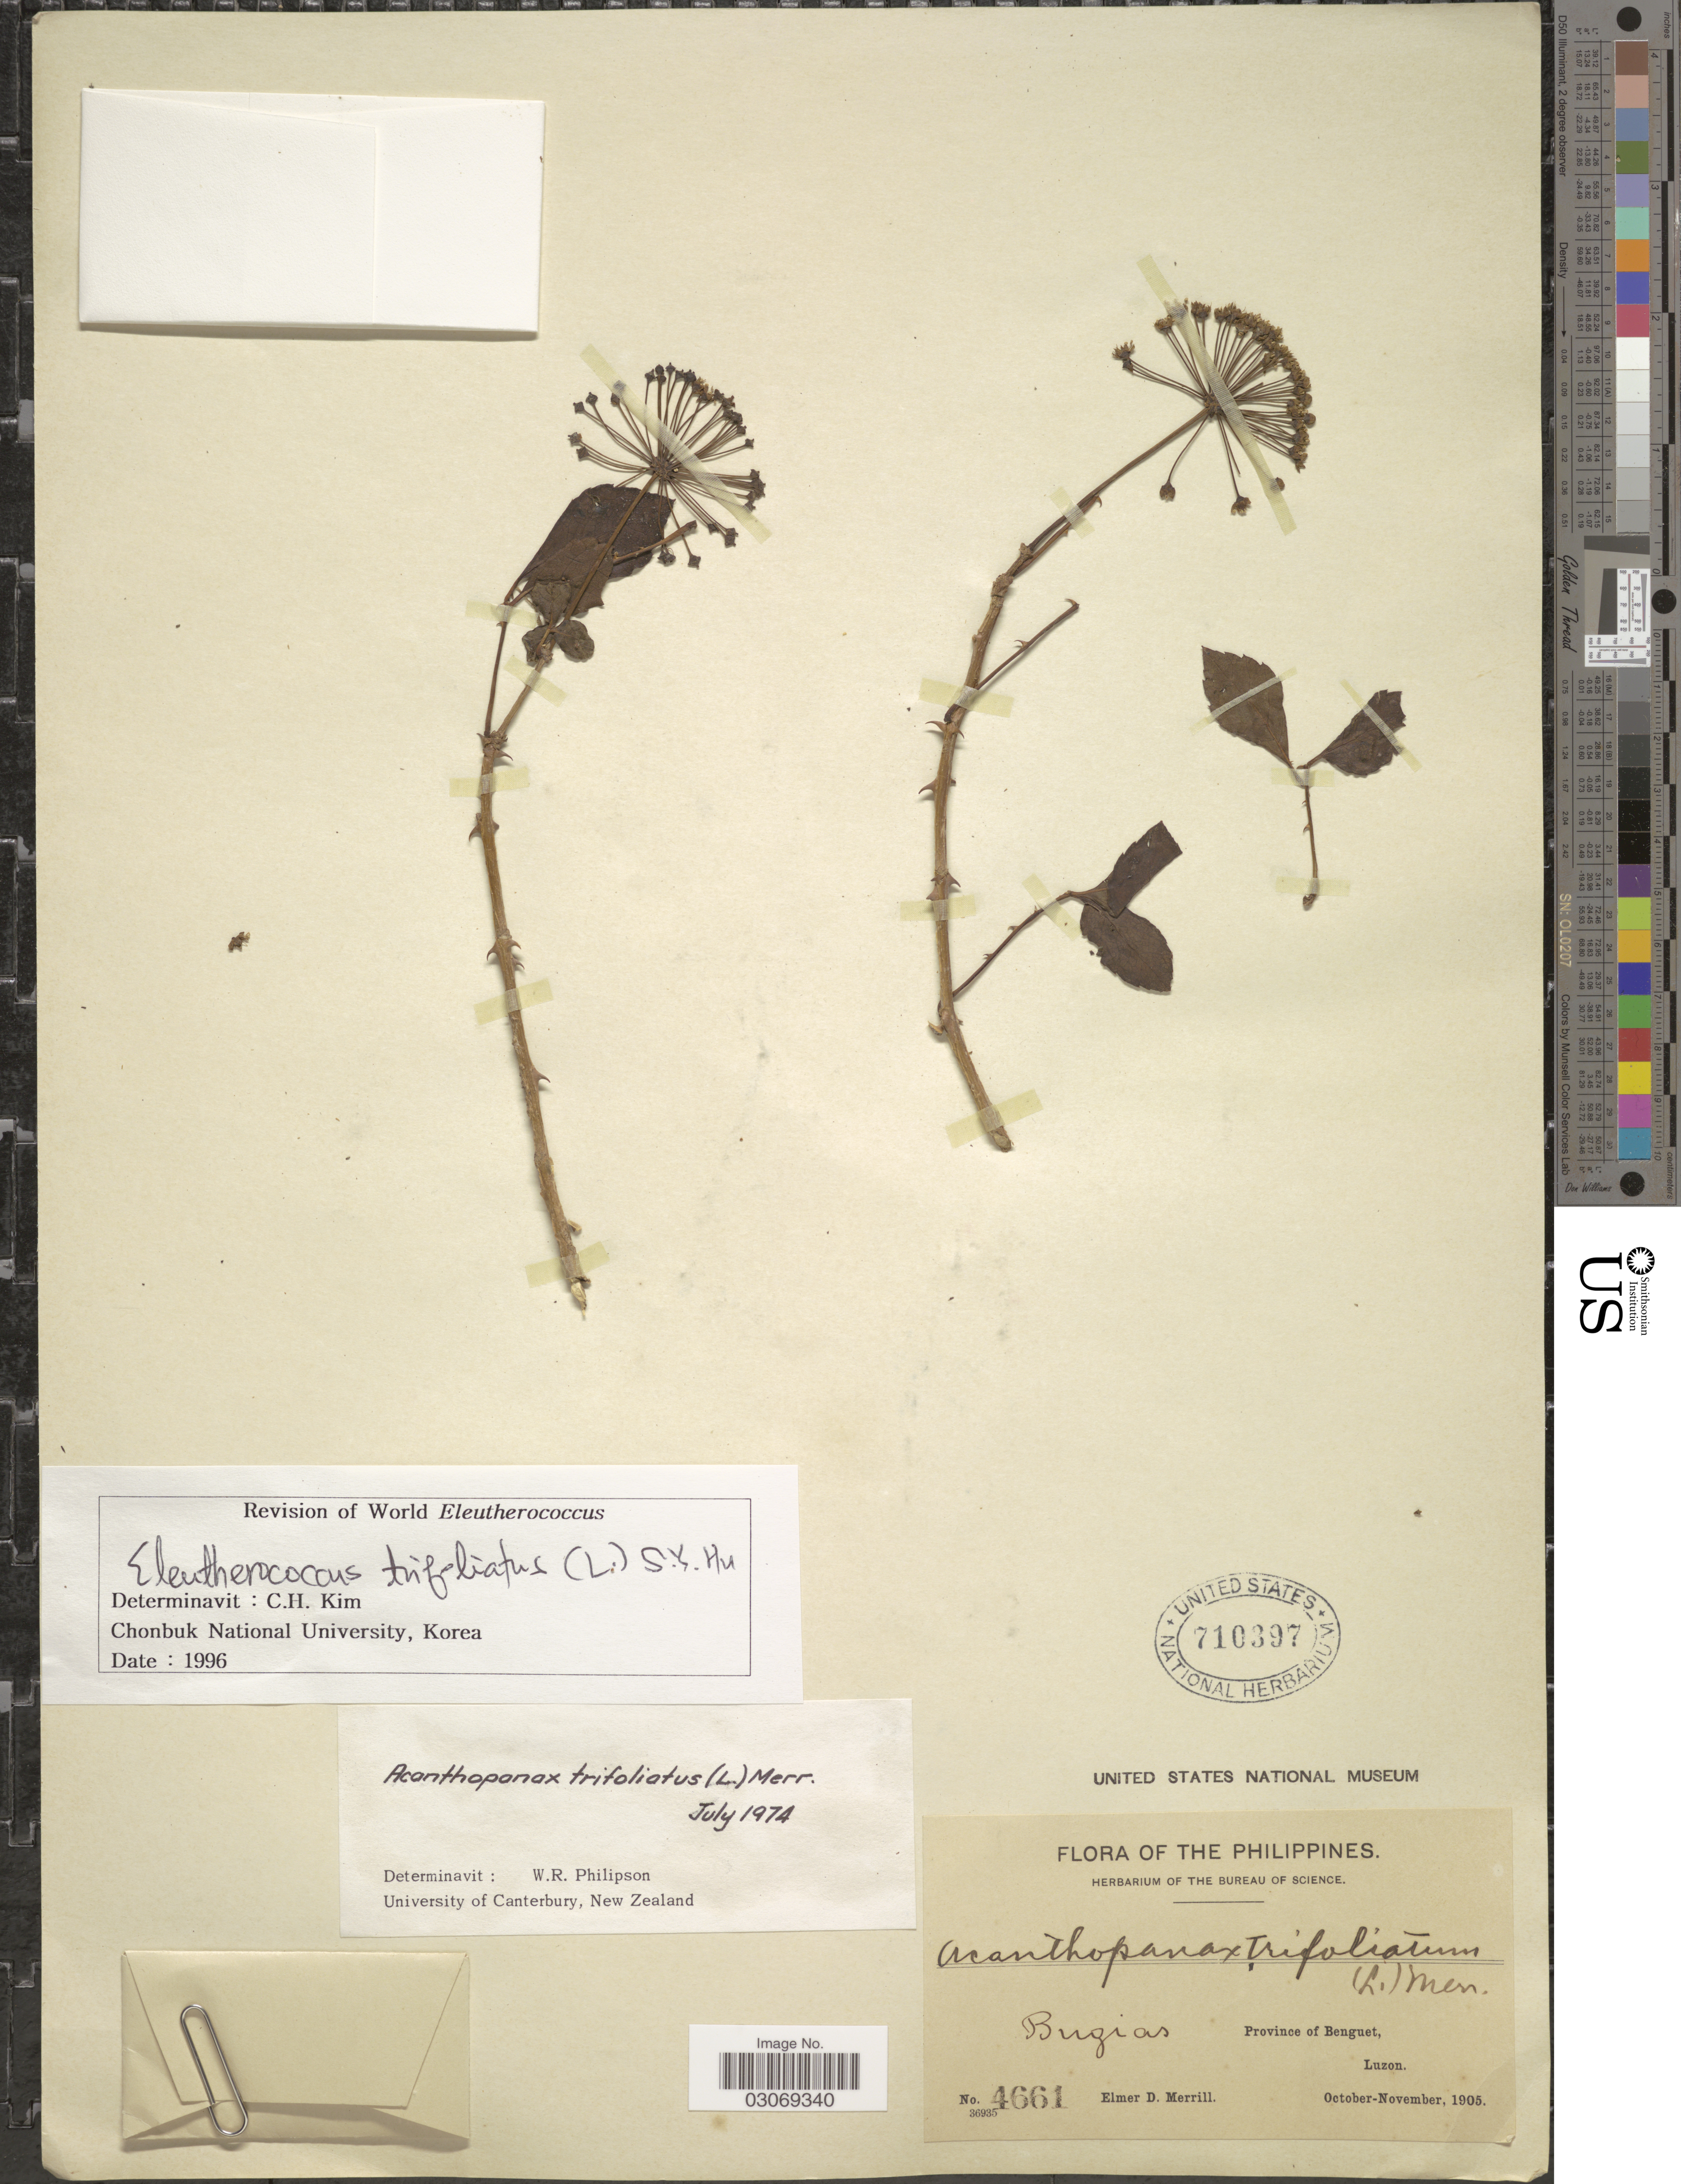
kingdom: Plantae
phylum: Tracheophyta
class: Magnoliopsida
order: Apiales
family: Araliaceae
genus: Eleutherococcus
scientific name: Eleutherococcus trifoliatus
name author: (L.) S.Y. Hu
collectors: E. D. Merrill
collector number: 4661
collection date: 1905-10/1905-11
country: Philippines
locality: Bugias. Province of Benguet, Luzon.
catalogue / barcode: US 710397